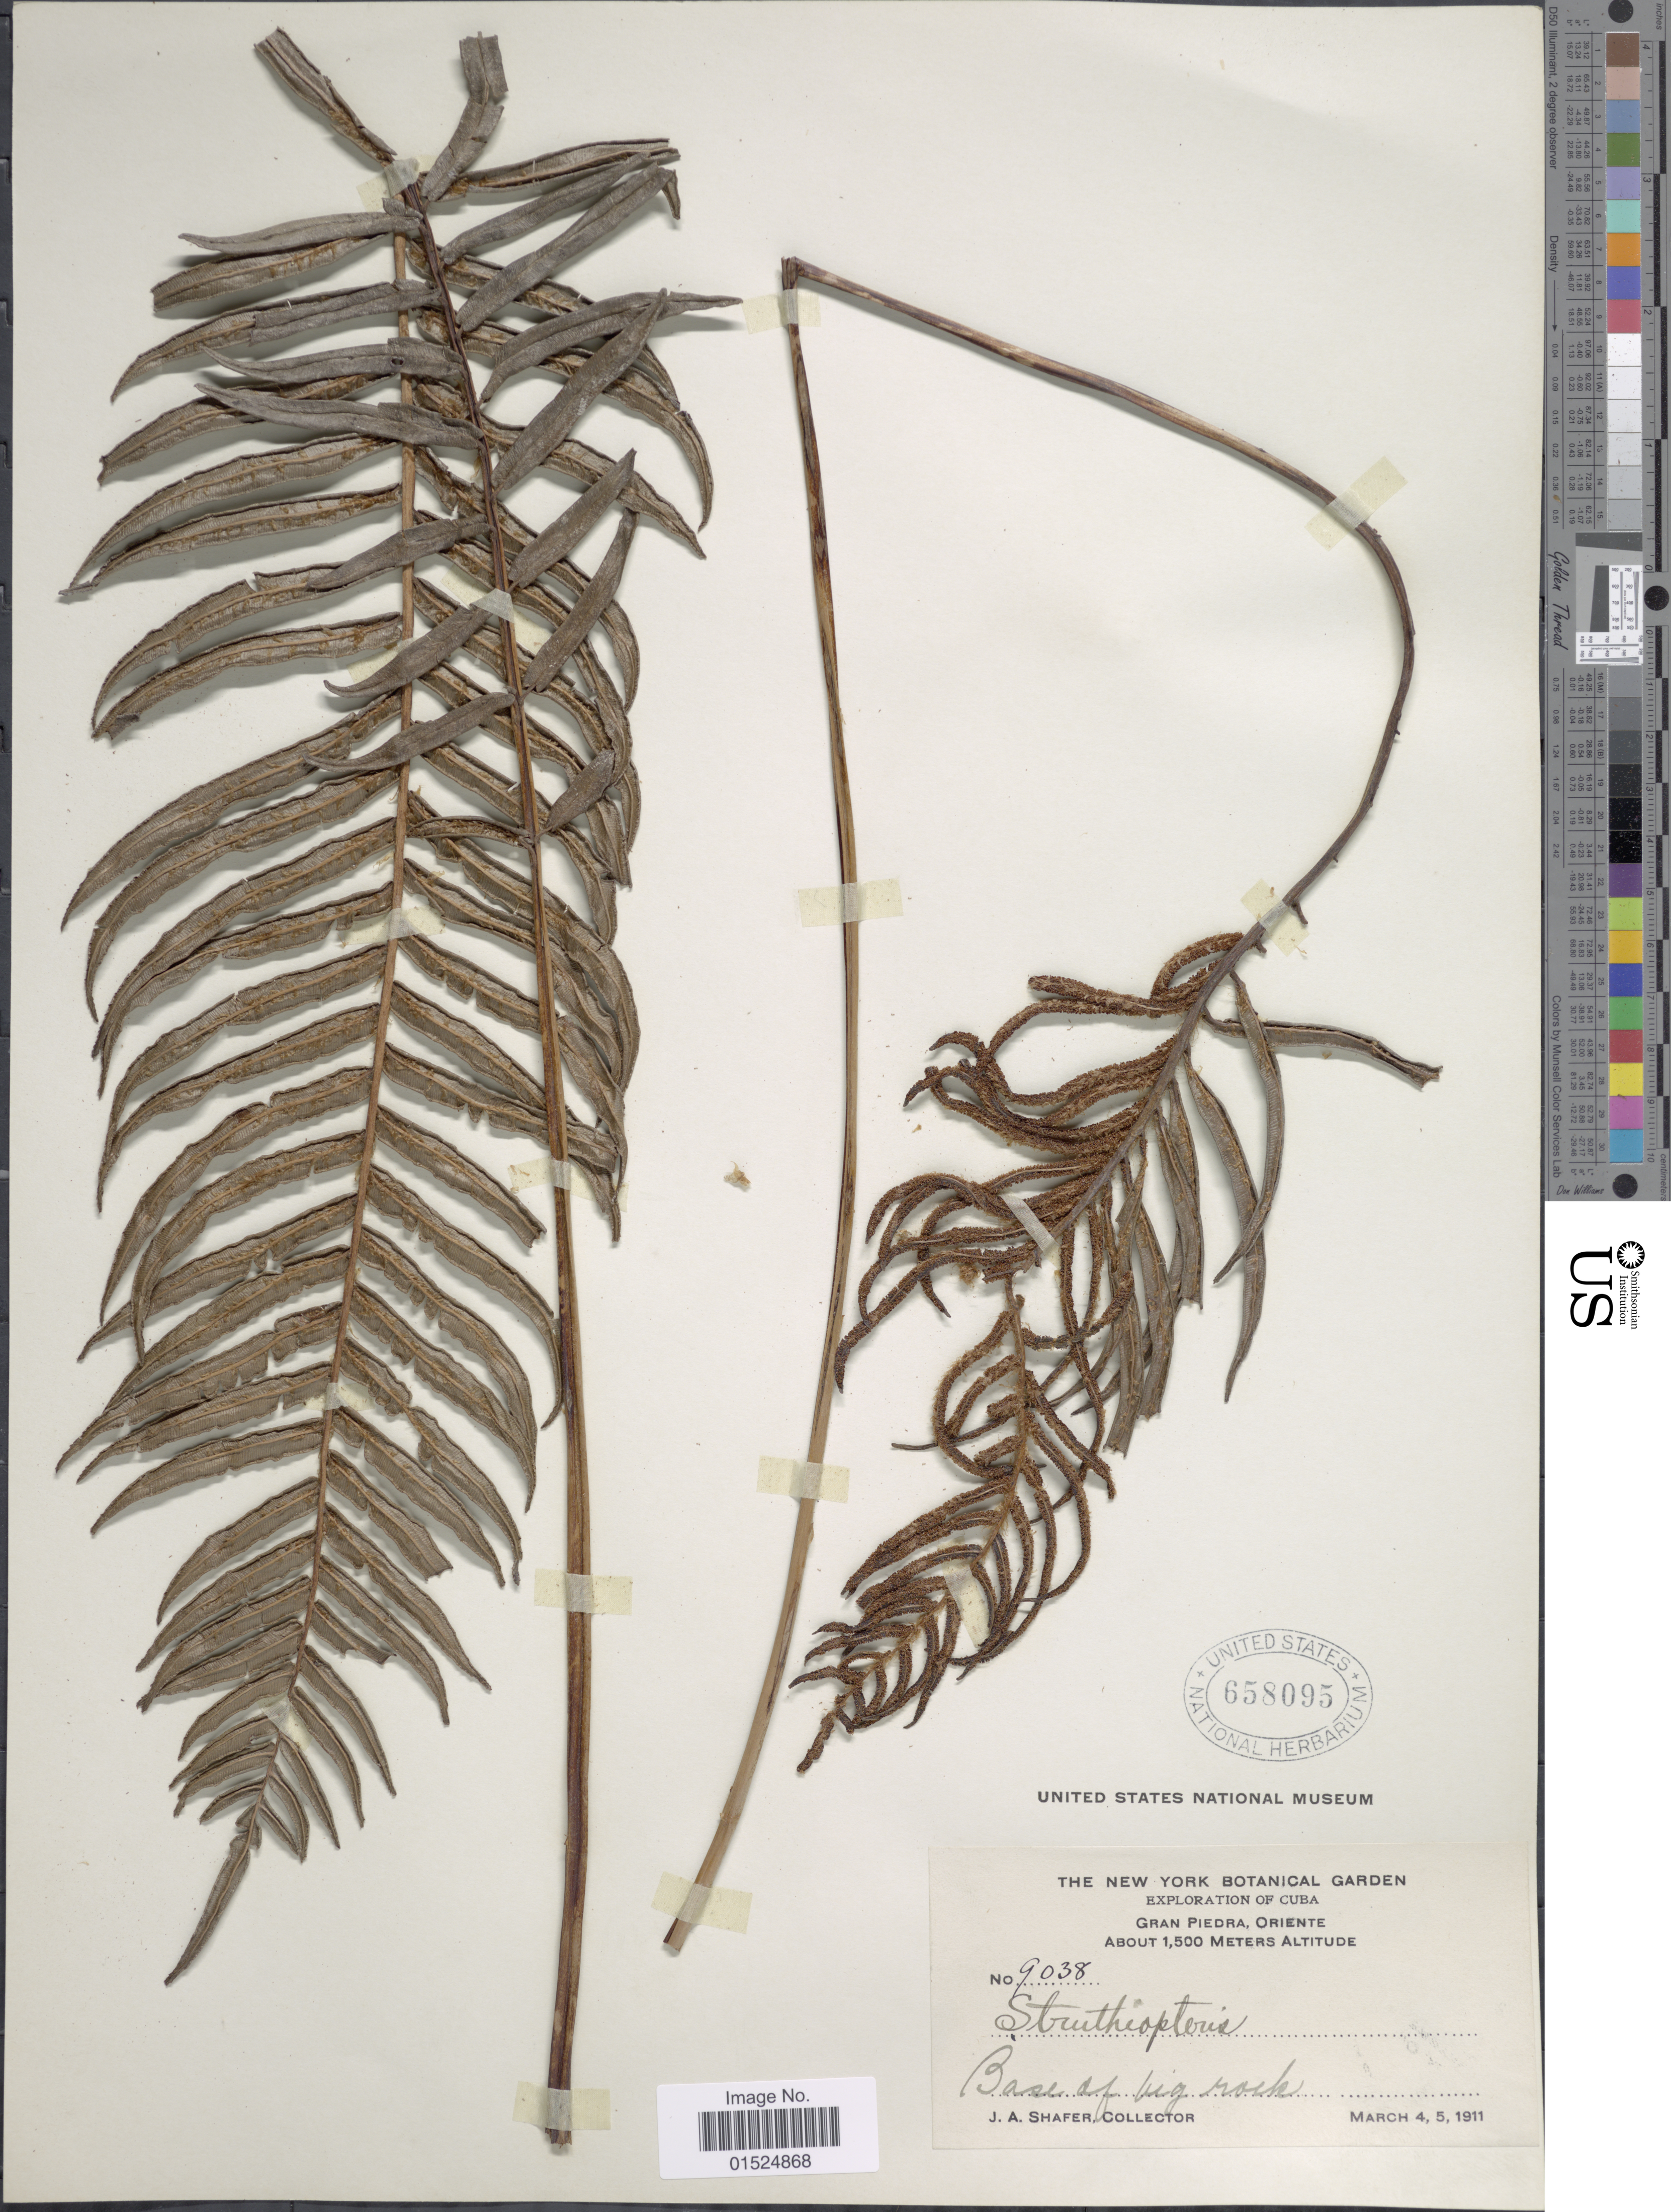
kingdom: Plantae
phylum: Tracheophyta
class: Polypodiopsida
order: Polypodiales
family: Blechnaceae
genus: Blechnum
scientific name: Blechnum lineatum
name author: (Sw.) C. Chr.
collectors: J. A. Shafer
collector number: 9038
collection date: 1911-03-04/1911-03-05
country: Cuba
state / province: Oriente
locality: Gran Piedra, base of big rocks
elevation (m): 1500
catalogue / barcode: US 658095